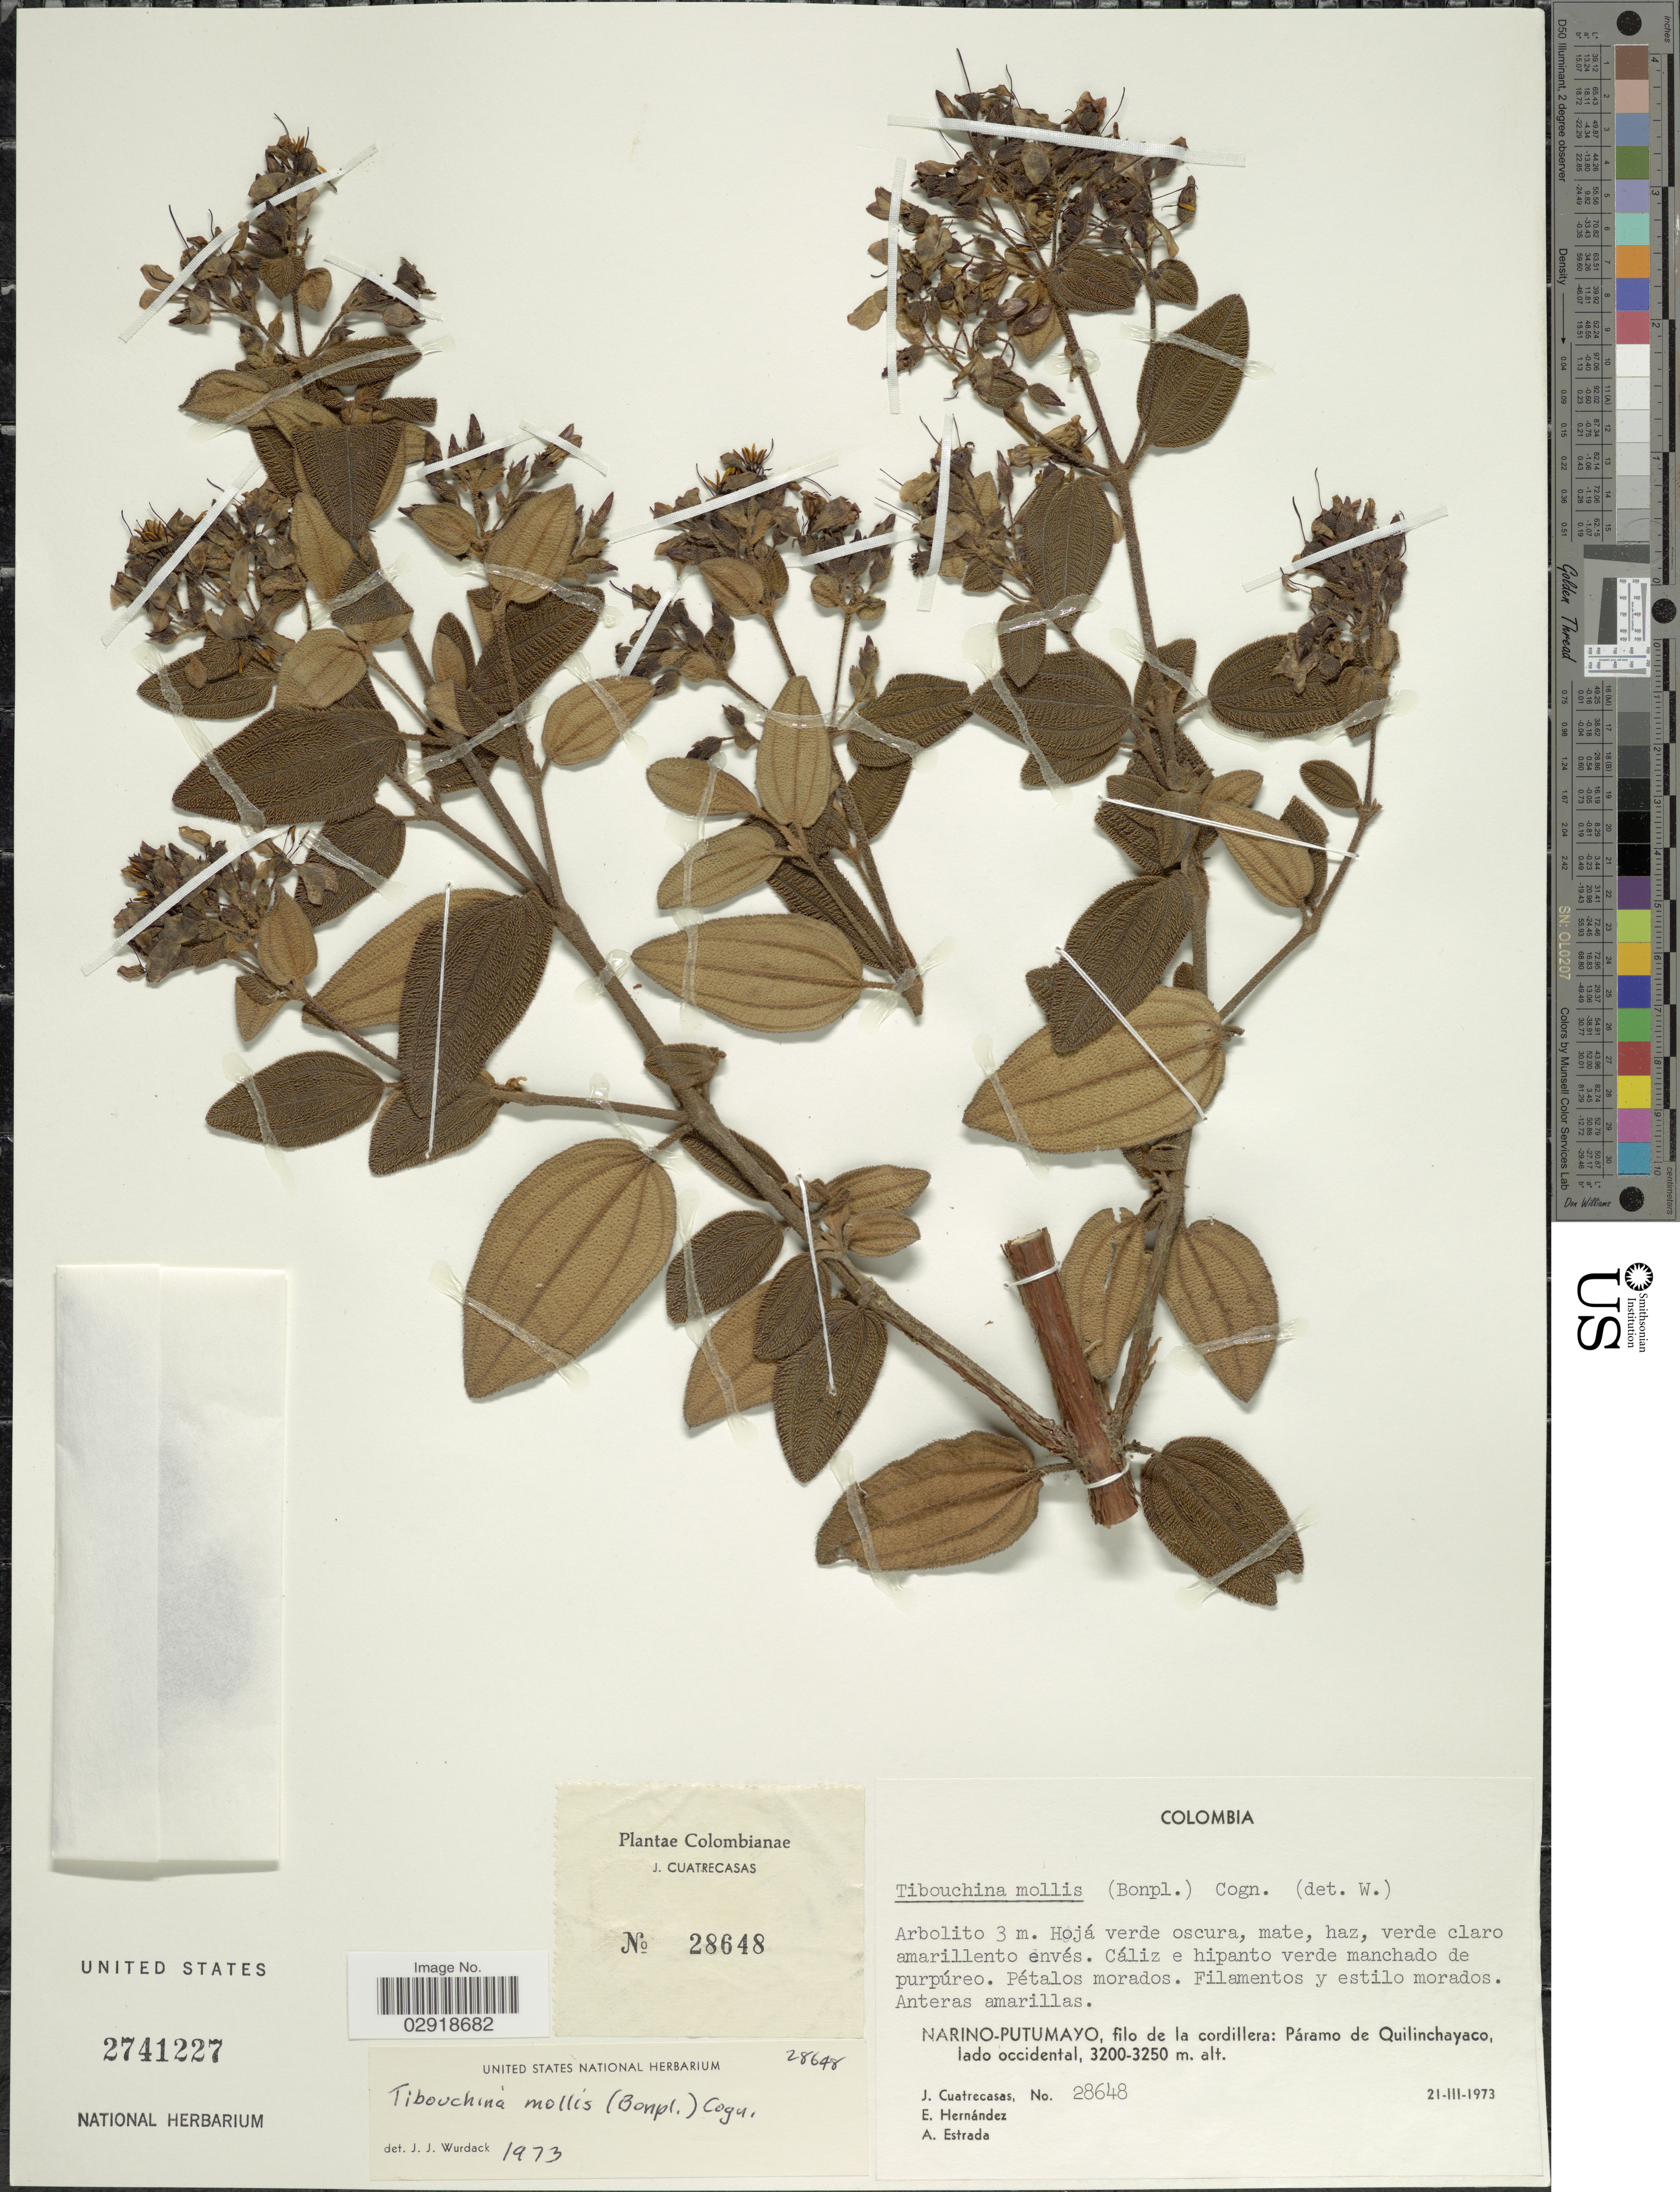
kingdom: Plantae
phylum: Tracheophyta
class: Magnoliopsida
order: Myrtales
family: Melastomataceae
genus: Chaetogastra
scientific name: Chaetogastra mollis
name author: (Bonpl.) DC.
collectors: J. Cuatrecasas, E. Hernández & A. Estrada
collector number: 28648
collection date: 1973-03-21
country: Colombia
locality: Narino-Putumayo, filo de la cordillera: Páramo de Quilinchayaco, lado occidental.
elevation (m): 3200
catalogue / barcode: US 2741227